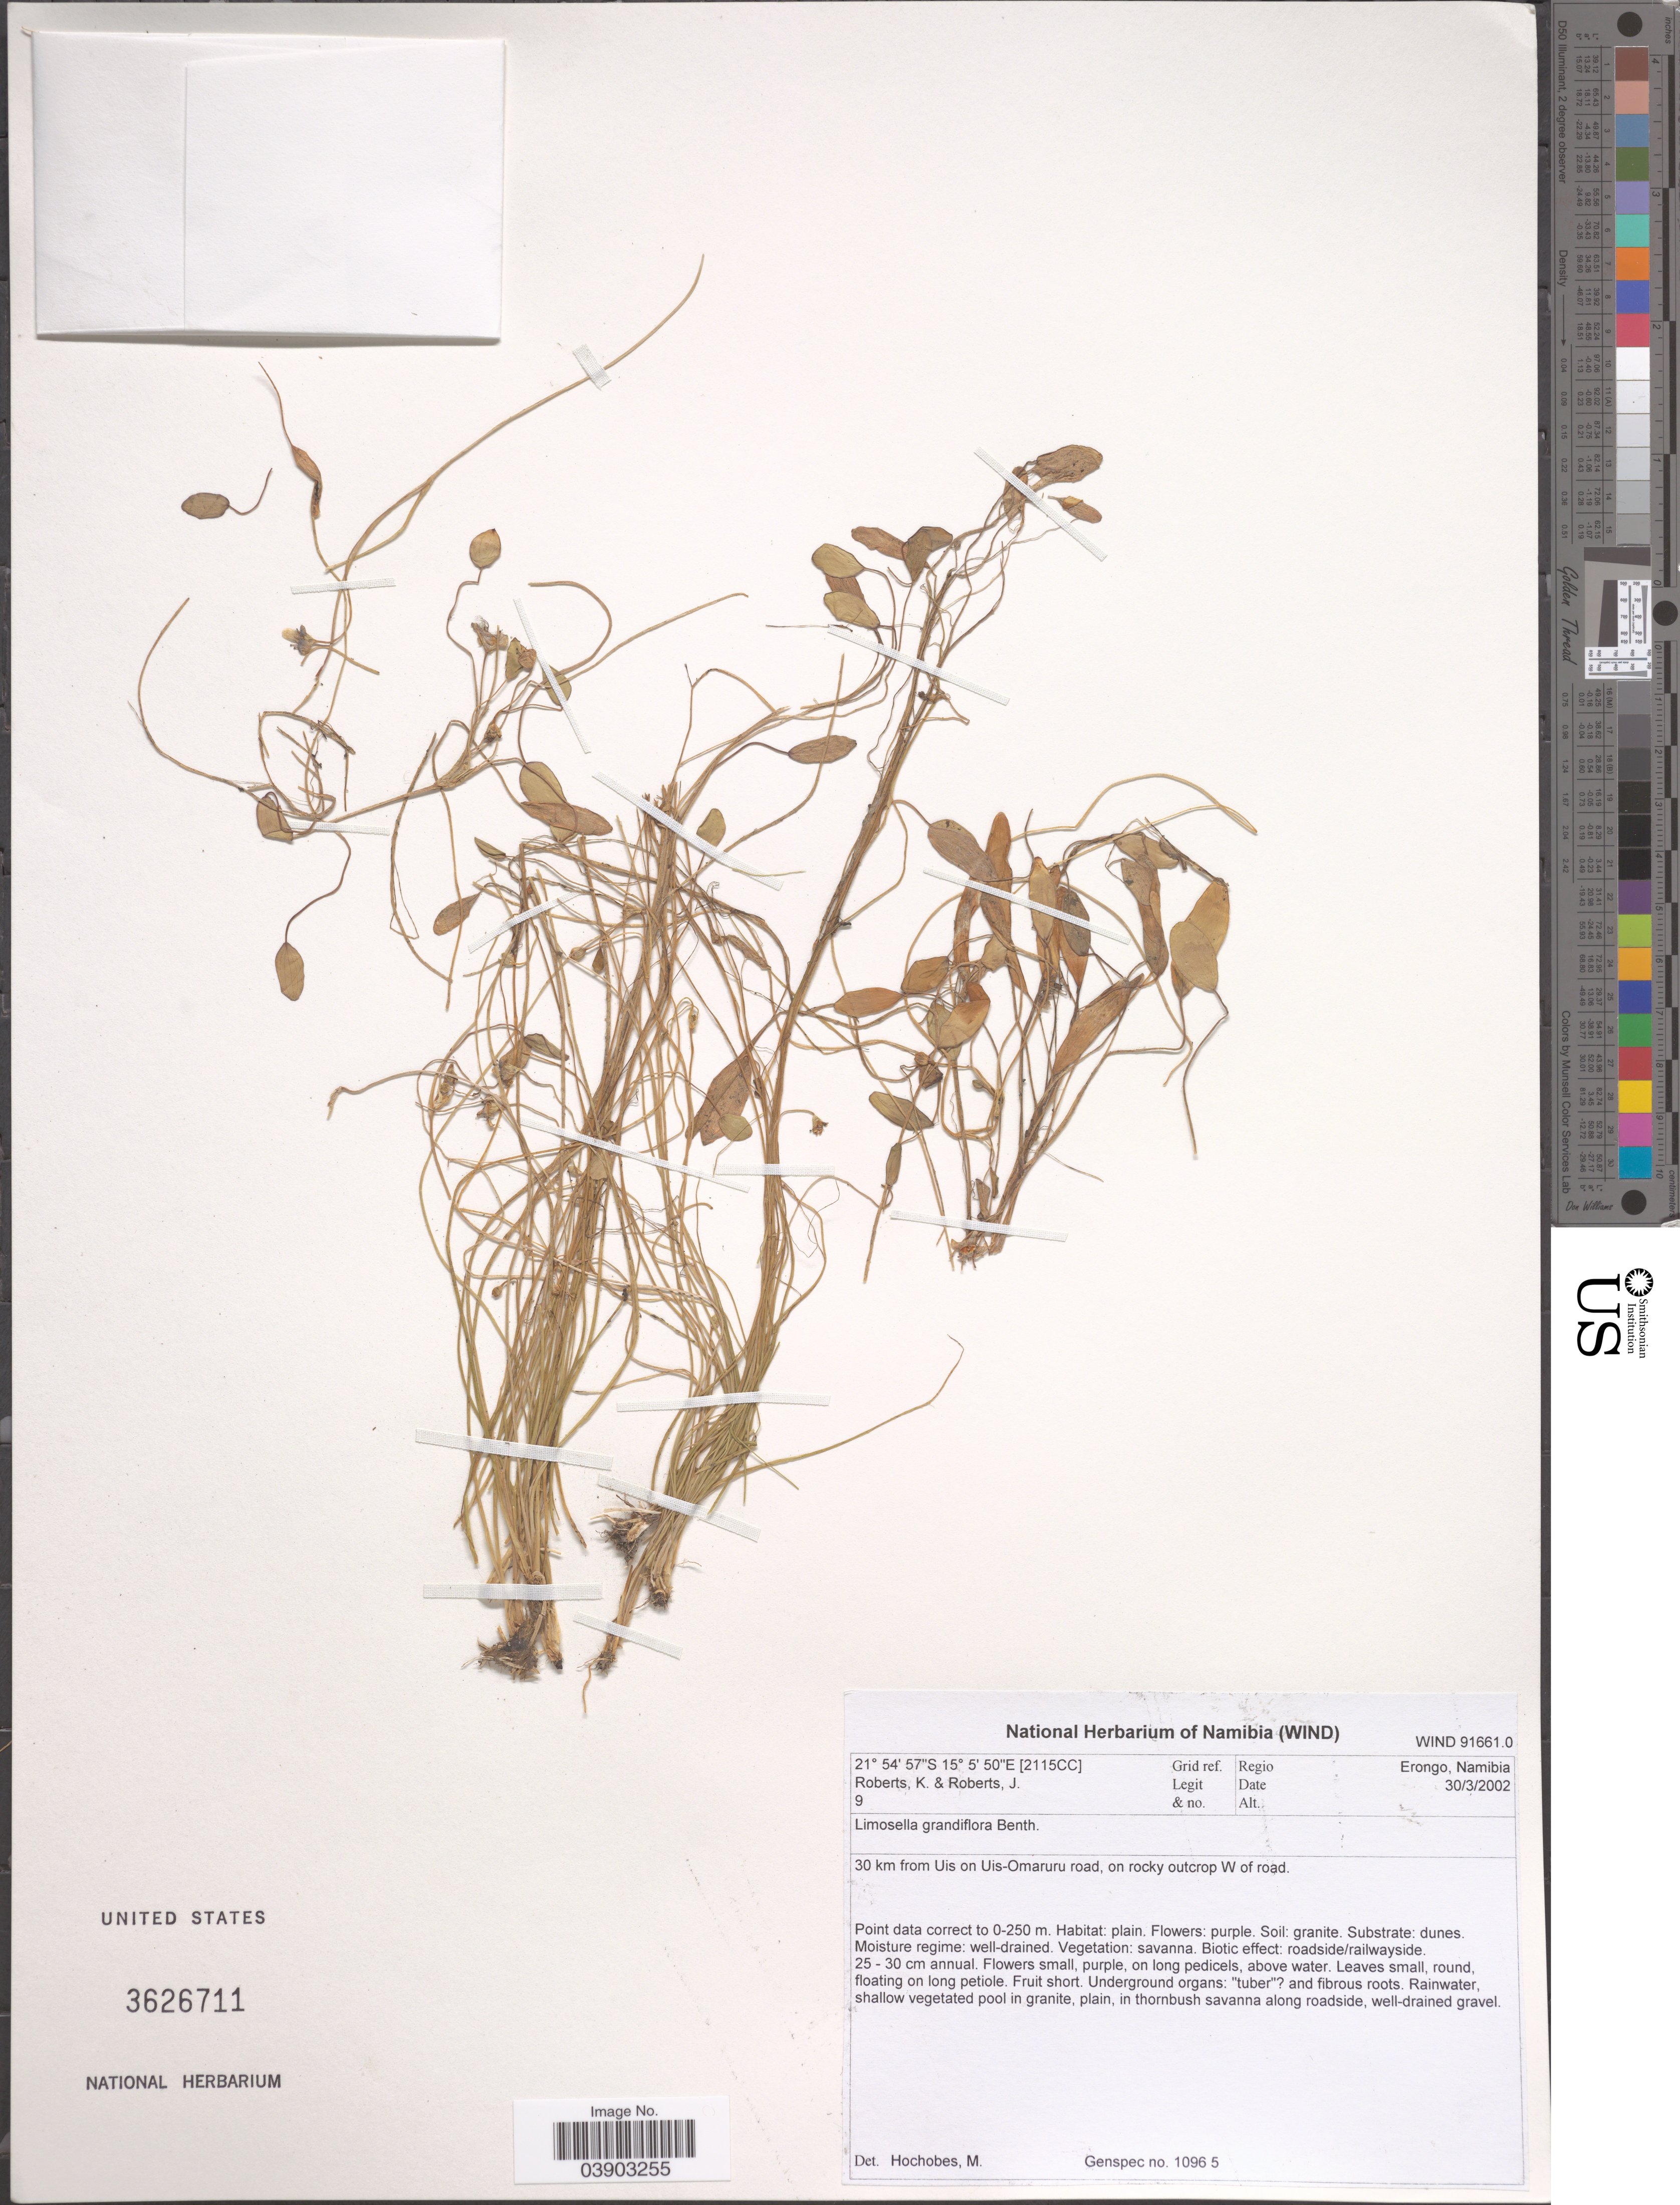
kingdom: Plantae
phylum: Tracheophyta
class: Magnoliopsida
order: Lamiales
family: Scrophulariaceae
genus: Limosella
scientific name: Limosella grandiflora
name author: Benth.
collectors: K. Roberts & J. Roberts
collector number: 9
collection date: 2002-03-30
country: Namibia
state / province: Erongo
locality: Regio Erongo, Namibia. Grid ref. [2115CC]. 30 km from Uis on Uis-Omaruru road, on rocky outcrop W of road.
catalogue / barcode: US 3626711